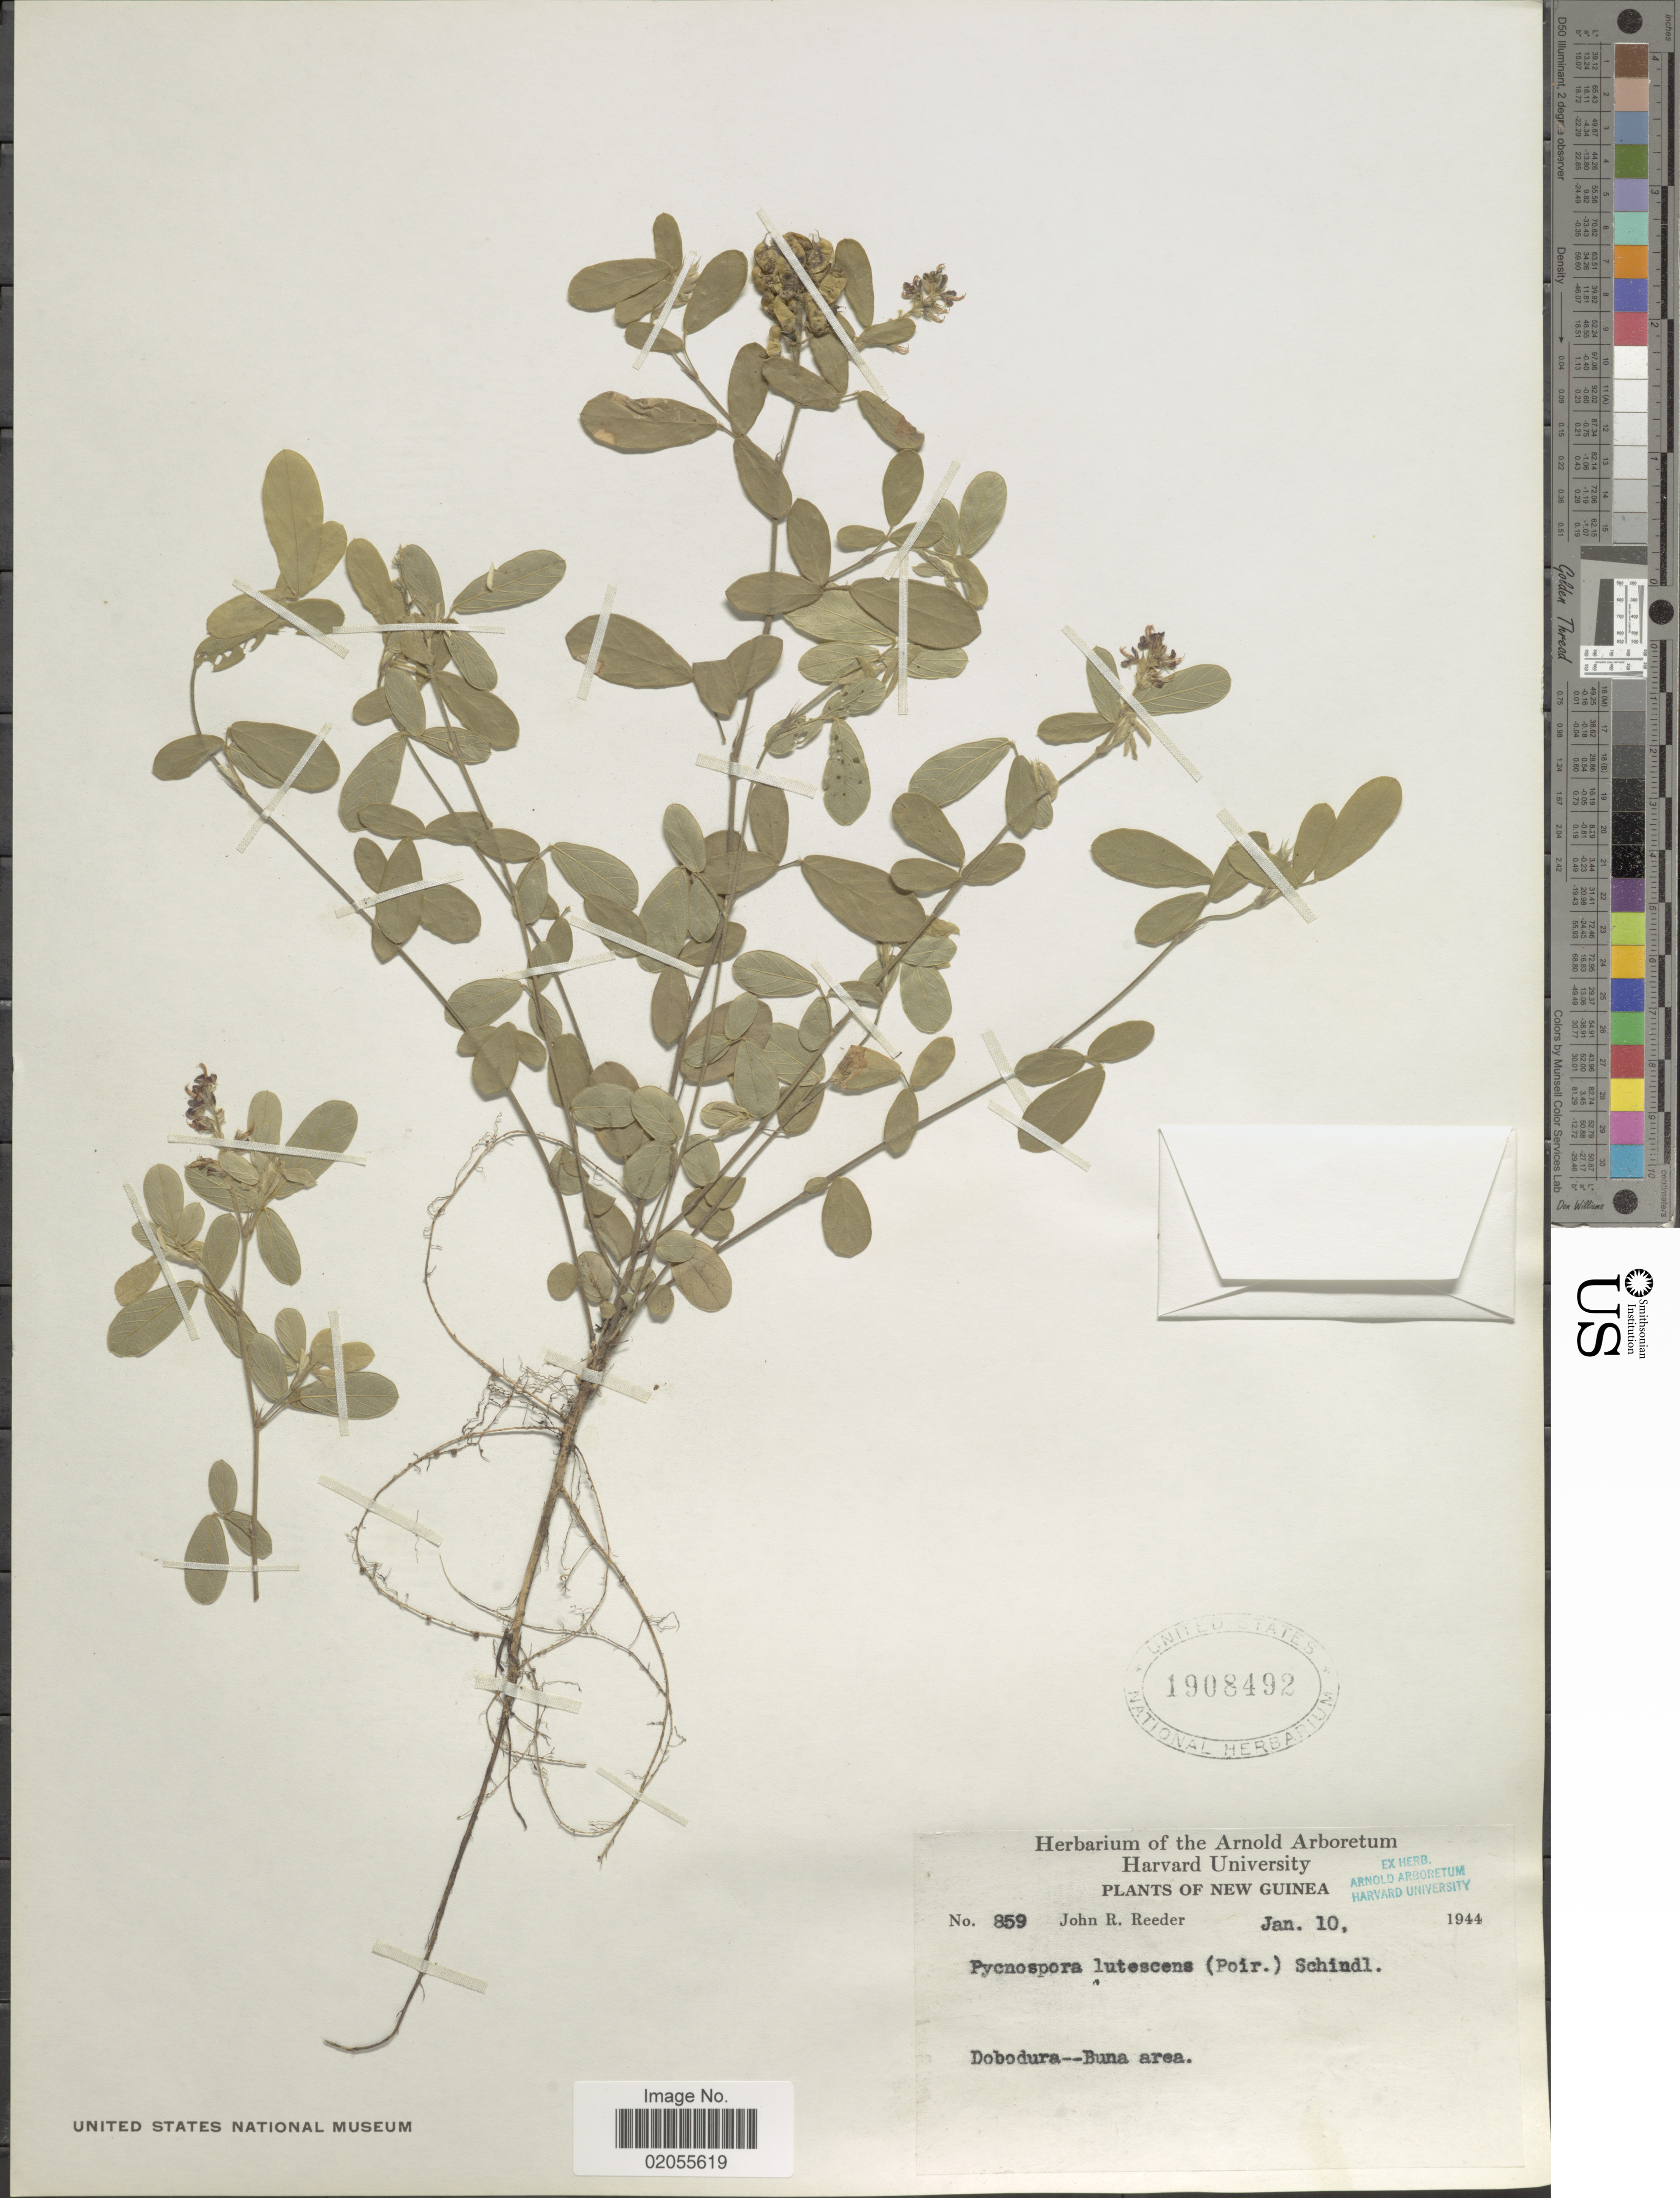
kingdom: Plantae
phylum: Tracheophyta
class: Magnoliopsida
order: Fabales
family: Fabaceae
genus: Pycnospora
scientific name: Pycnospora lutescens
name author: (Poir.) Schindl.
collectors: J. R. Reeder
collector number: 859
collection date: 1944-01-10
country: Papua New Guinea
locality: New Guinea, Dobodura-- Buna area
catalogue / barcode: US 1908492